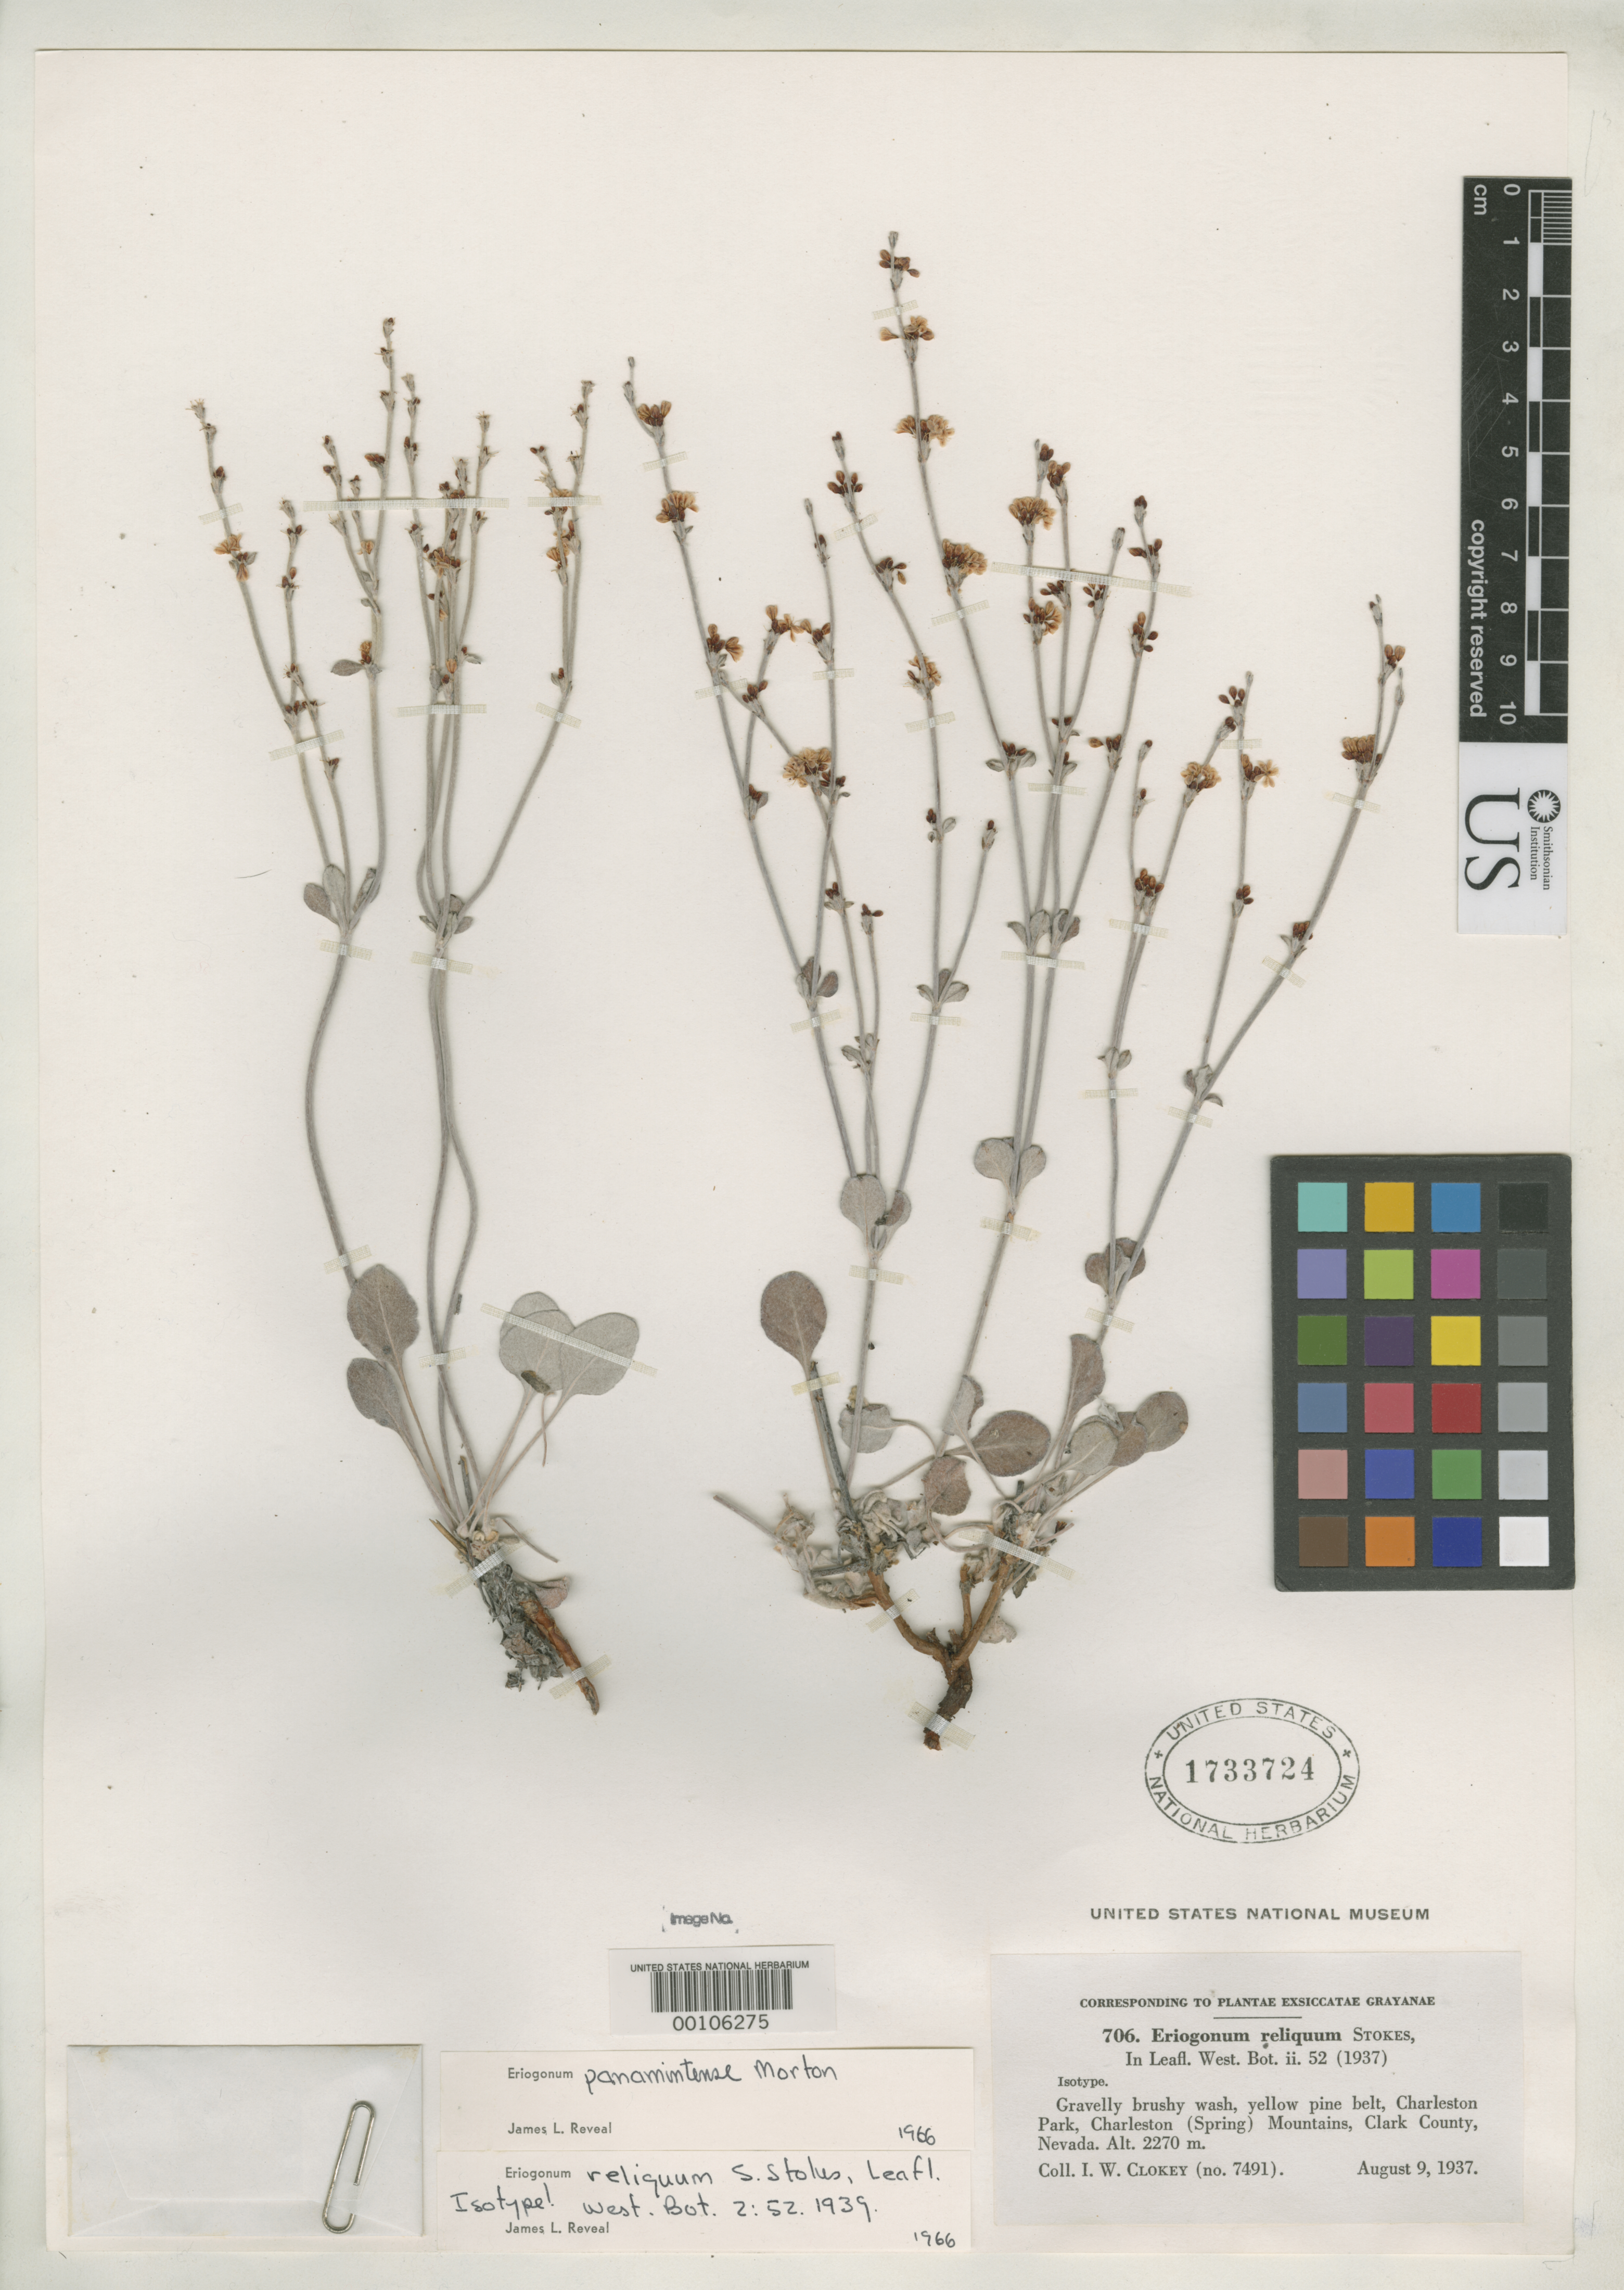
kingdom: Plantae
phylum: Tracheophyta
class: Magnoliopsida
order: Caryophyllales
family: Polygonaceae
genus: Eriogonum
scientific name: Eriogonum reliquum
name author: S. Stokes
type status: Isotype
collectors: I. W. Clokey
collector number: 7491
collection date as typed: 09 Aug 1937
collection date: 1937-08-09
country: United States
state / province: Nevada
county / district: Clark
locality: Charleston Mts.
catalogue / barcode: US 1733724